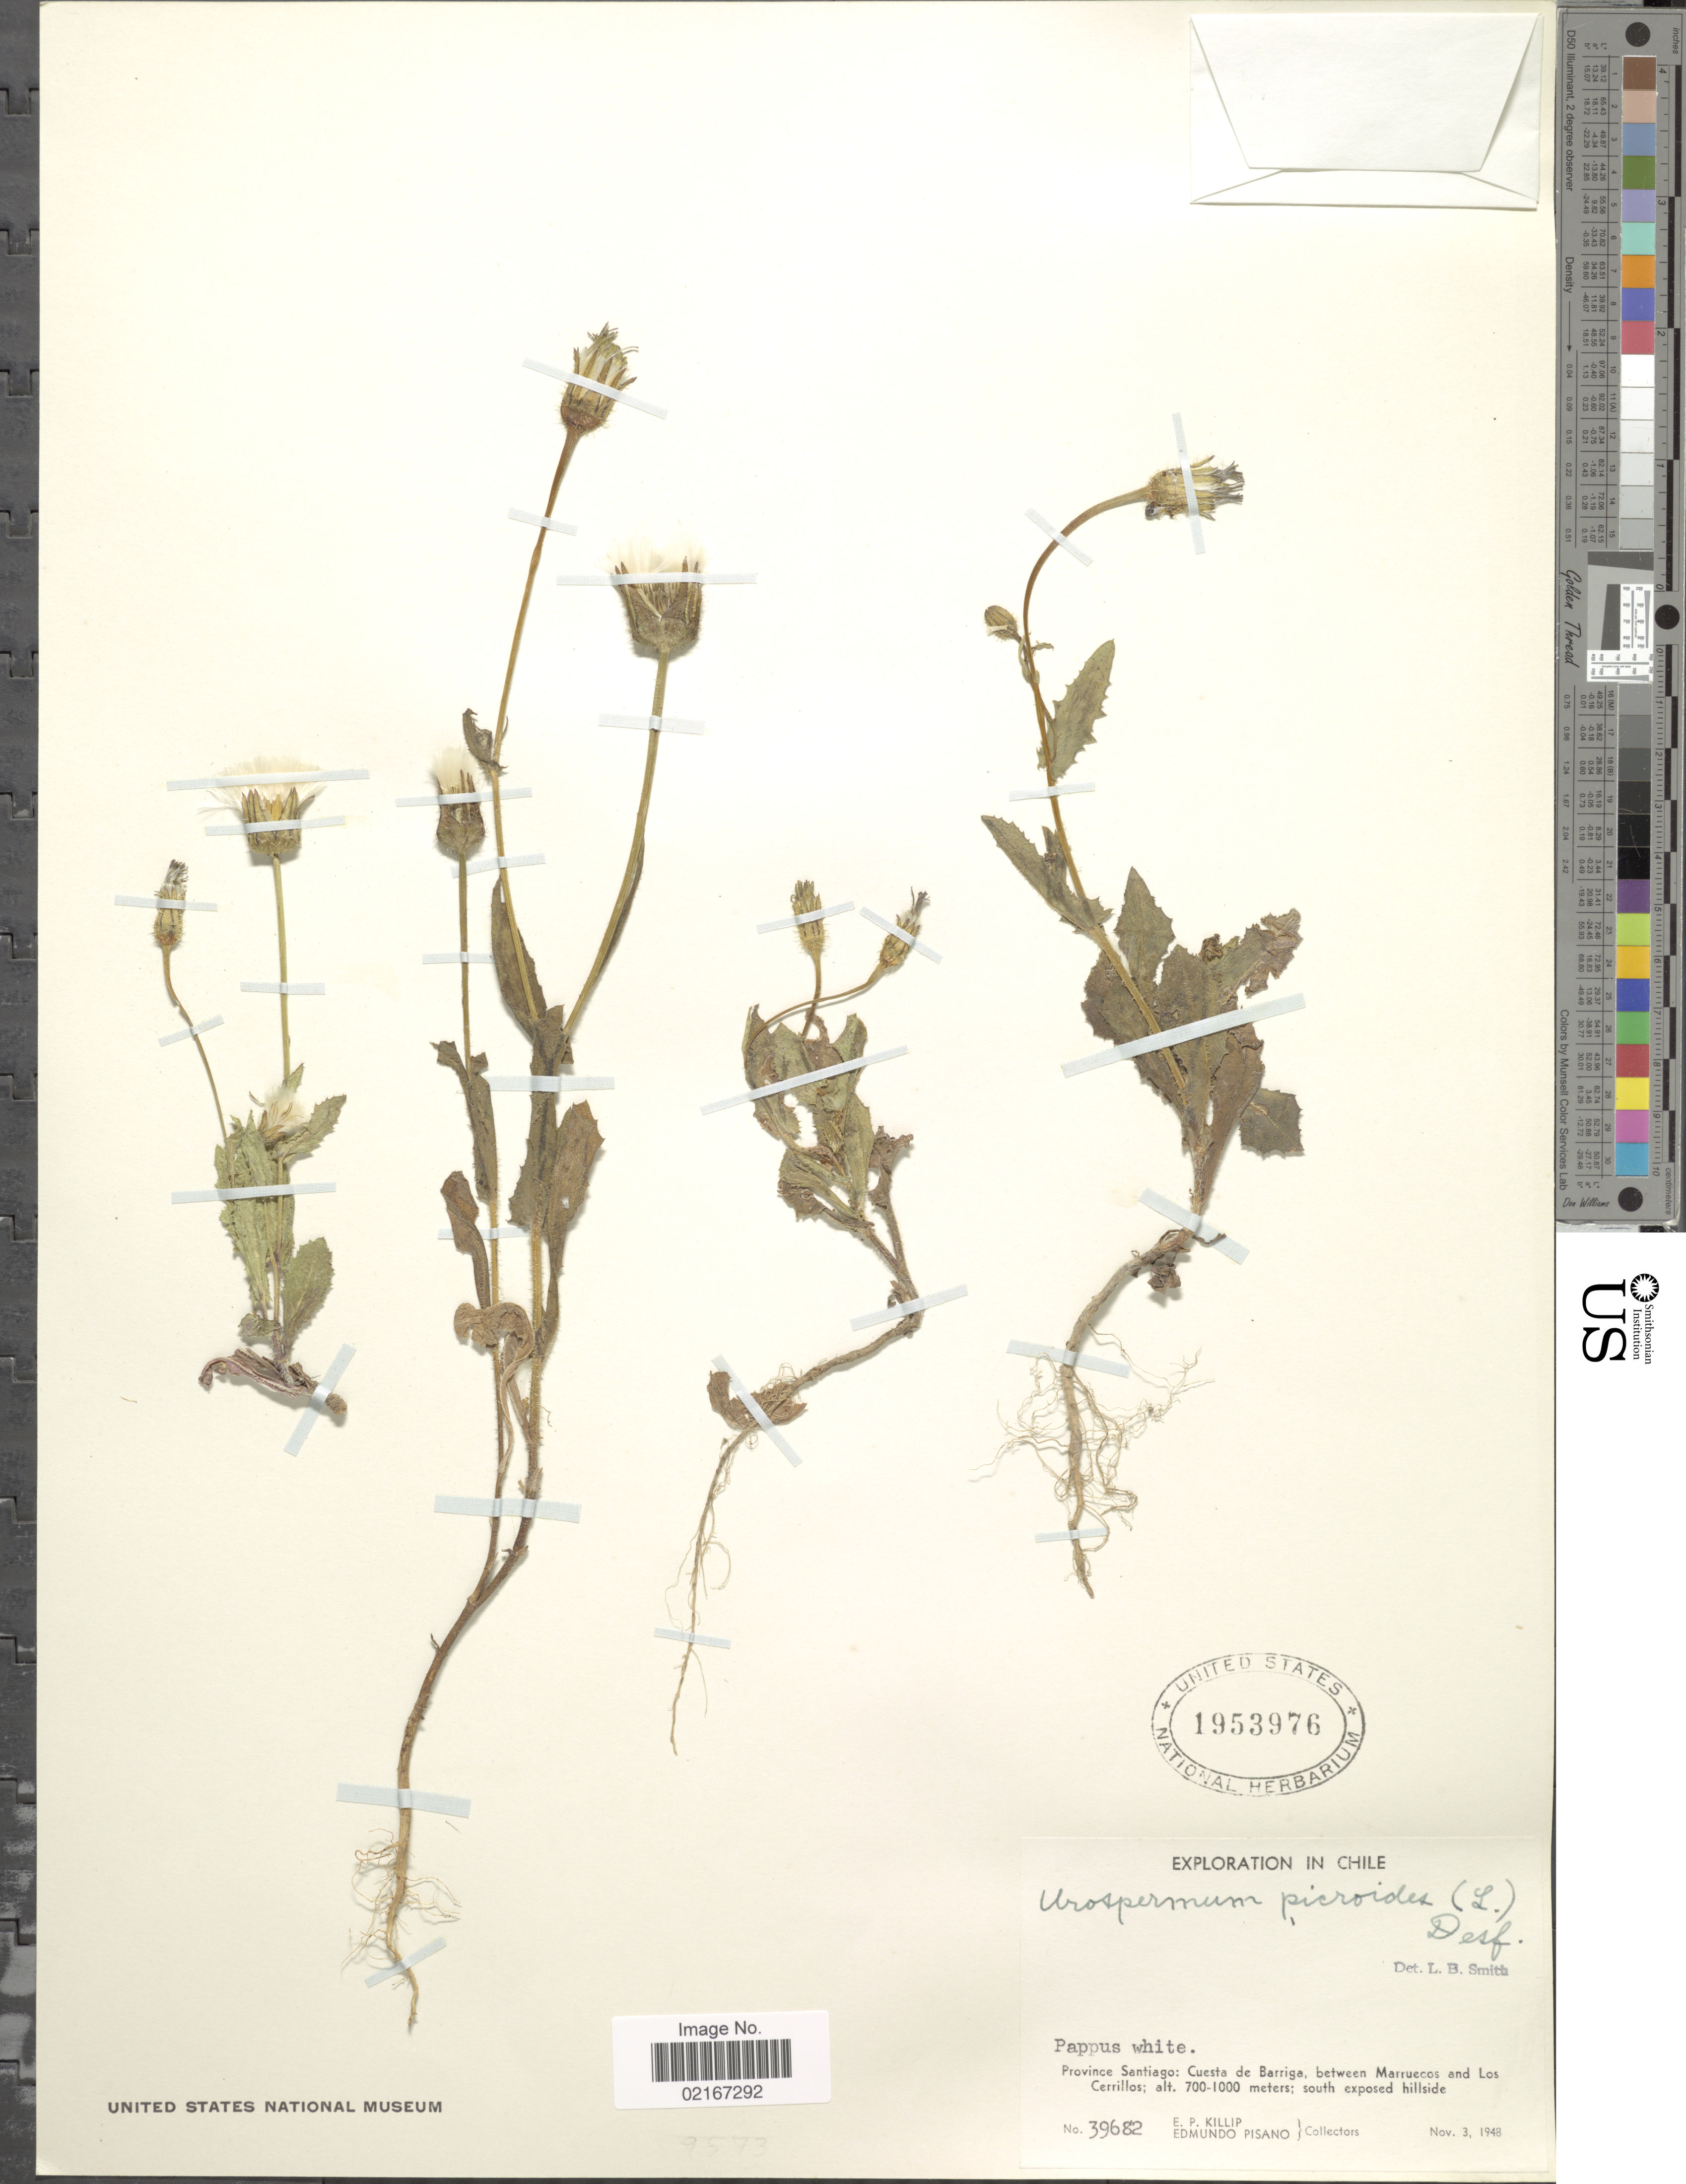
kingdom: Plantae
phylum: Tracheophyta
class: Magnoliopsida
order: Asterales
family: Asteraceae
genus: Urospermum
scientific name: Urospermum picroides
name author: (L.) F.W. Schmidt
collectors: E. P. Killip & E. Pisano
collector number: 39682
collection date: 1948-11-03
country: Chile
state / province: Región Metropolitana (RM)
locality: Province Santiago, Cuesta de Barriga, between Marruecos and Los Cerrillos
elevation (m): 700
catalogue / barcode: US 1953976